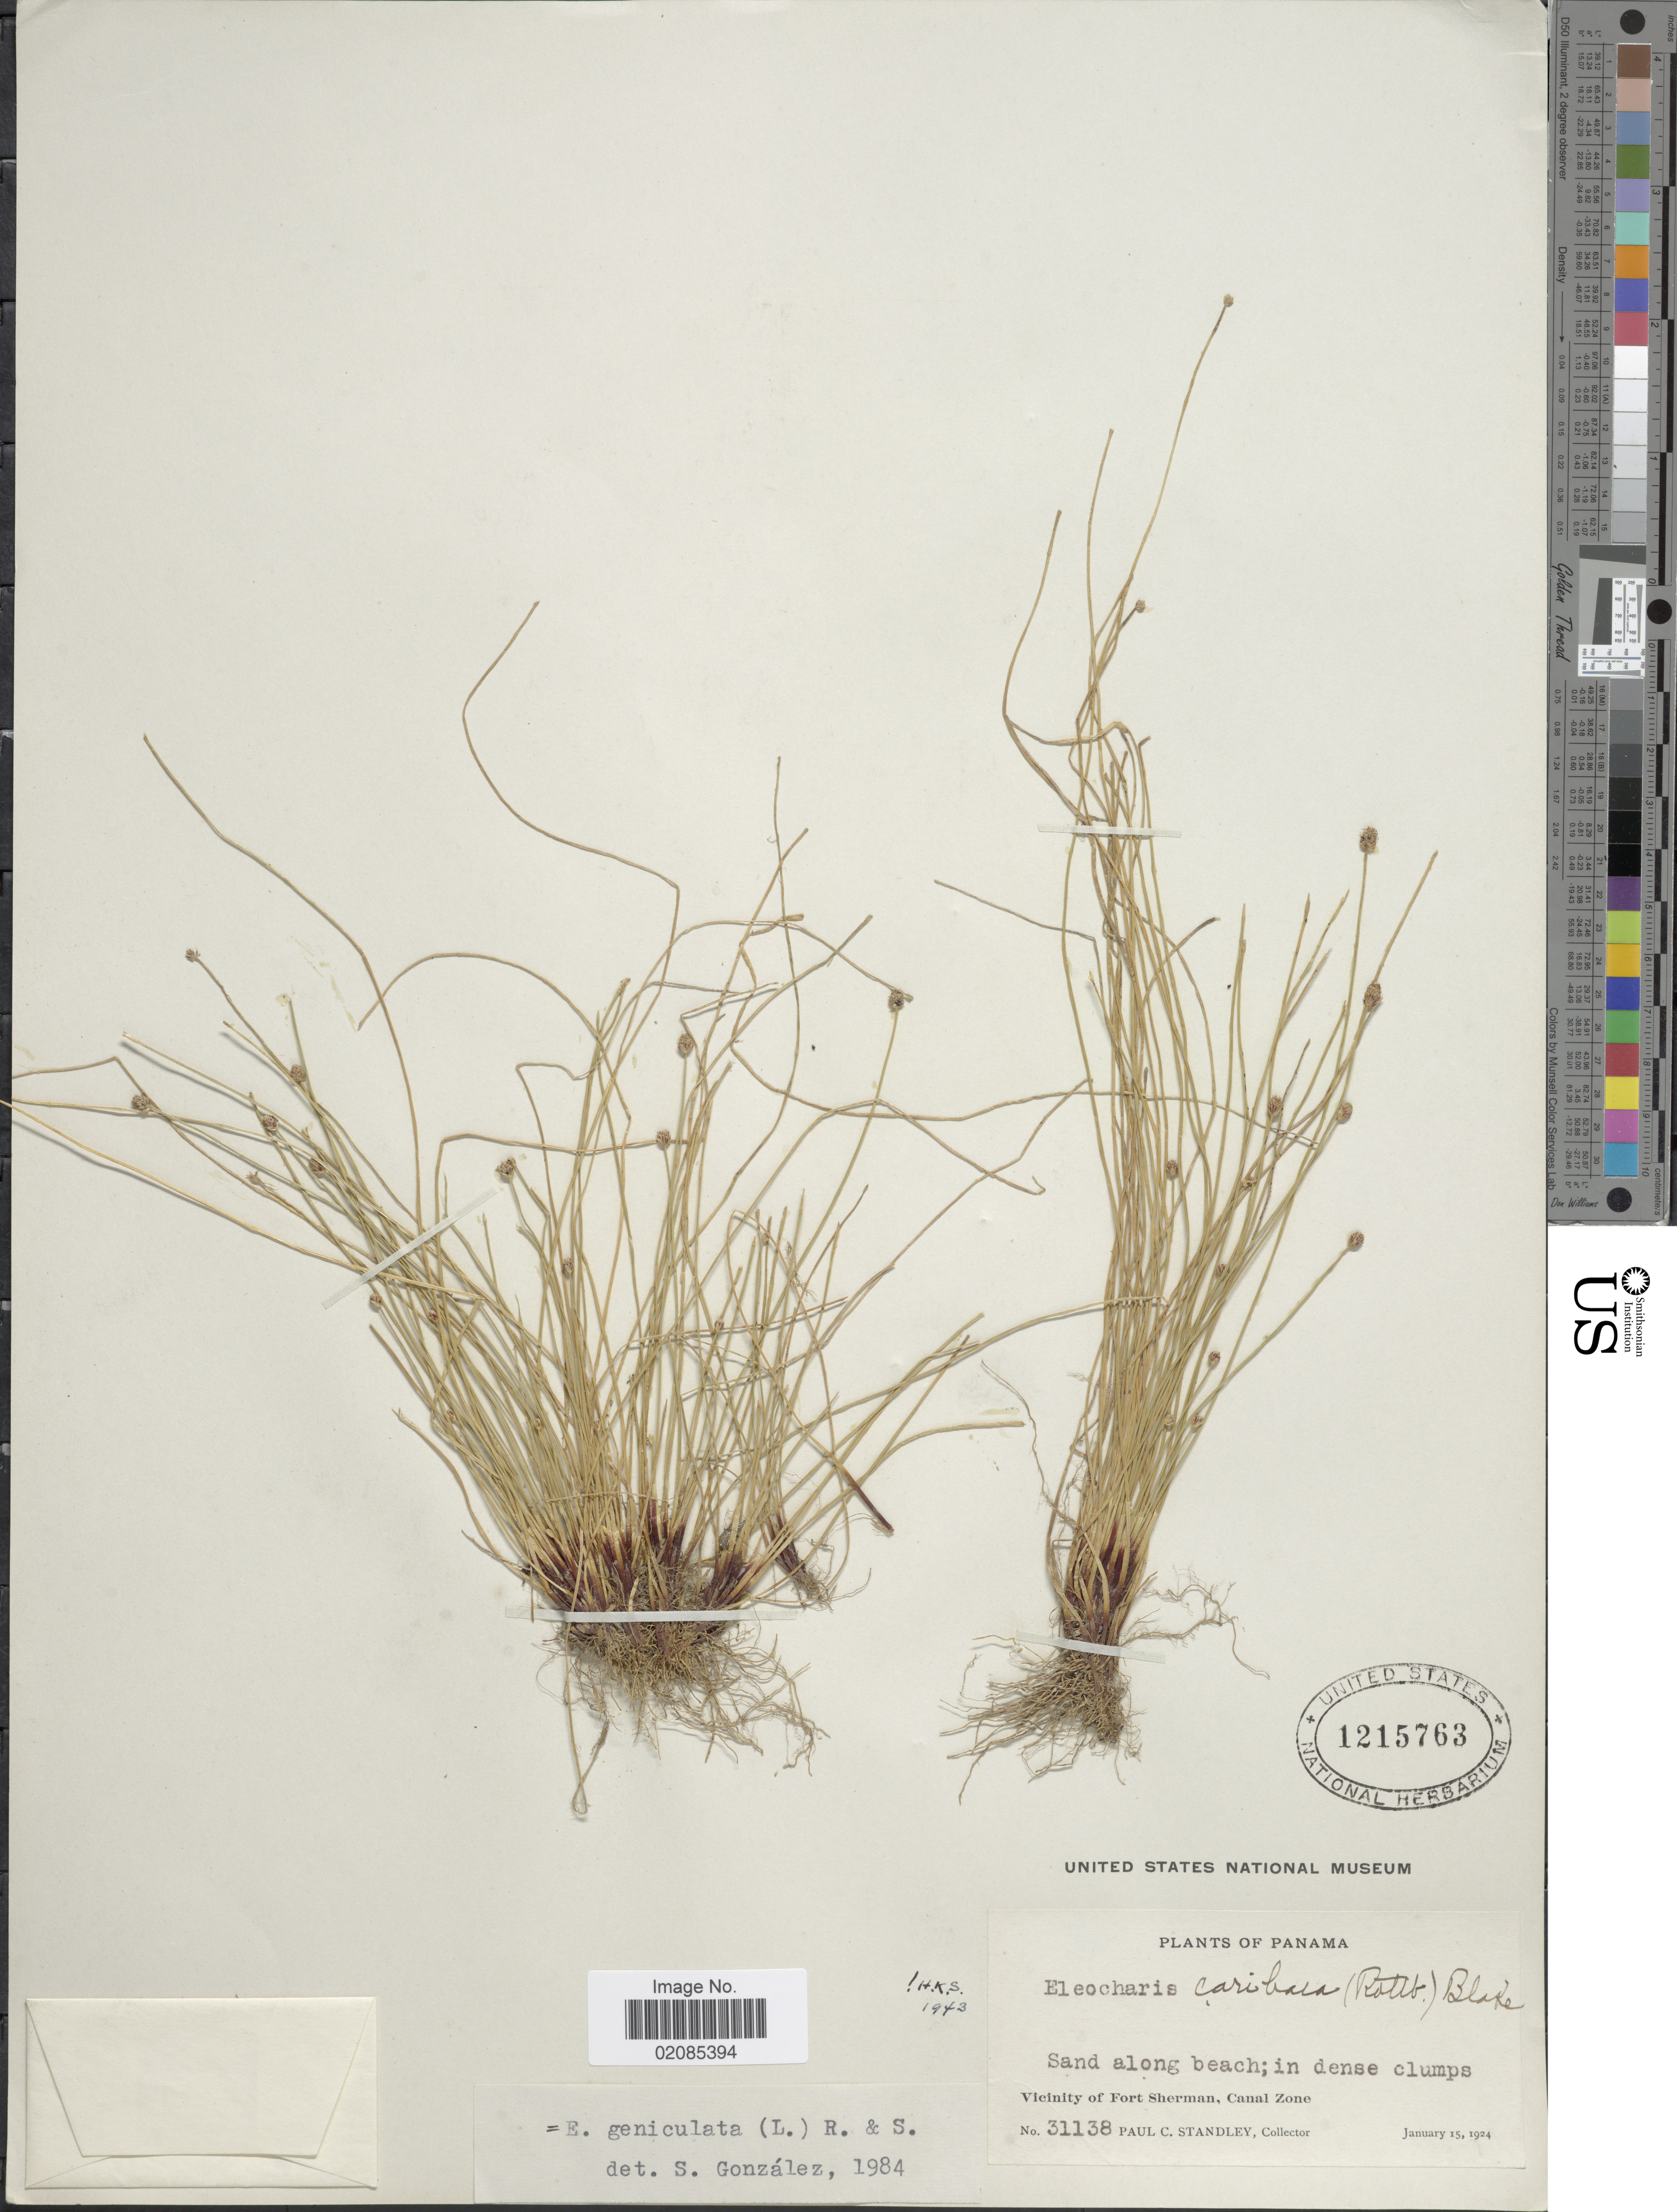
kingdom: Plantae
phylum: Tracheophyta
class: Liliopsida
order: Poales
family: Cyperaceae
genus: Eleocharis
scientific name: Eleocharis geniculata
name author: (L.) Roem. & Schult.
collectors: P. C. Standley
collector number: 31138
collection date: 1924-01-15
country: Panama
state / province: Colón / Panamá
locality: Sand along beach, Vicinity of Fort Sherman, Canal Zone.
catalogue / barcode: US 1215763